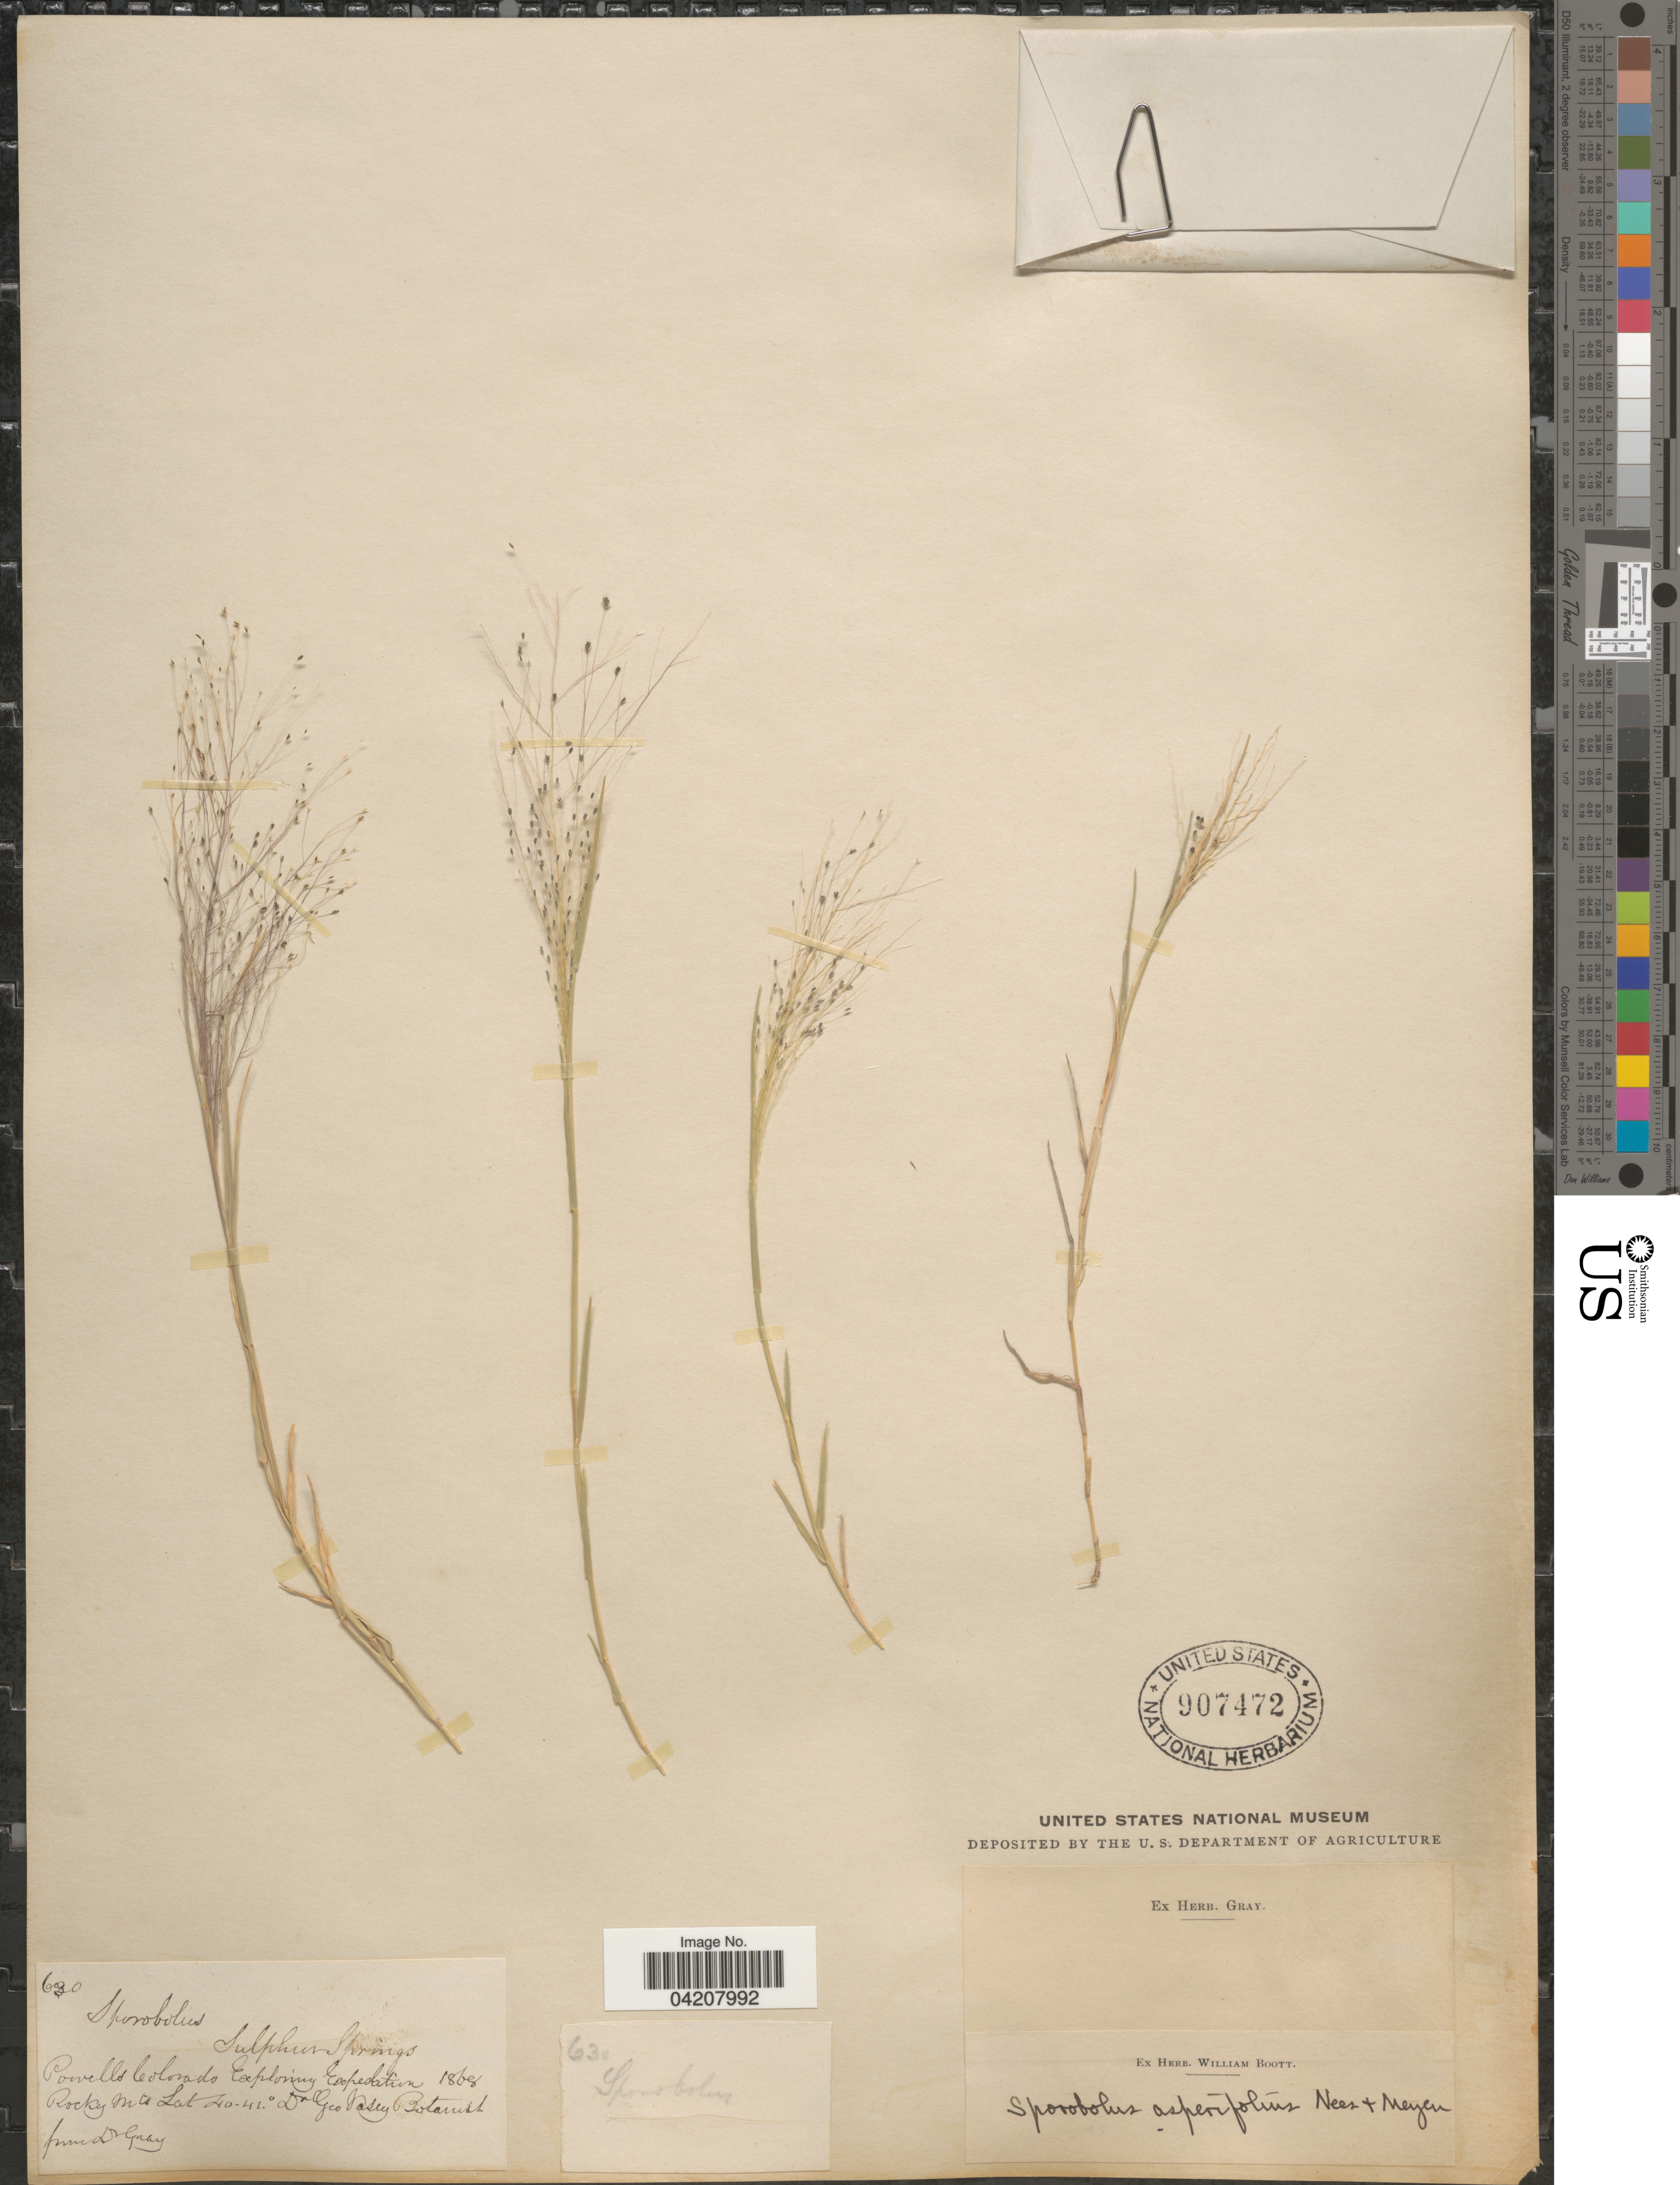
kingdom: Plantae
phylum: Tracheophyta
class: Liliopsida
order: Poales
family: Poaceae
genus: Muhlenbergia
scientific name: Muhlenbergia asperifolia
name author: (Nees & Meyen ex Trin.) Parodi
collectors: G. Vasey & -- Gray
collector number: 630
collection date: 1868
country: United States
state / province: Colorado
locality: Sulphur Springs. Powells Colorado Exploring Expedition 1868. Rocky Mts.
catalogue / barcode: US 907472